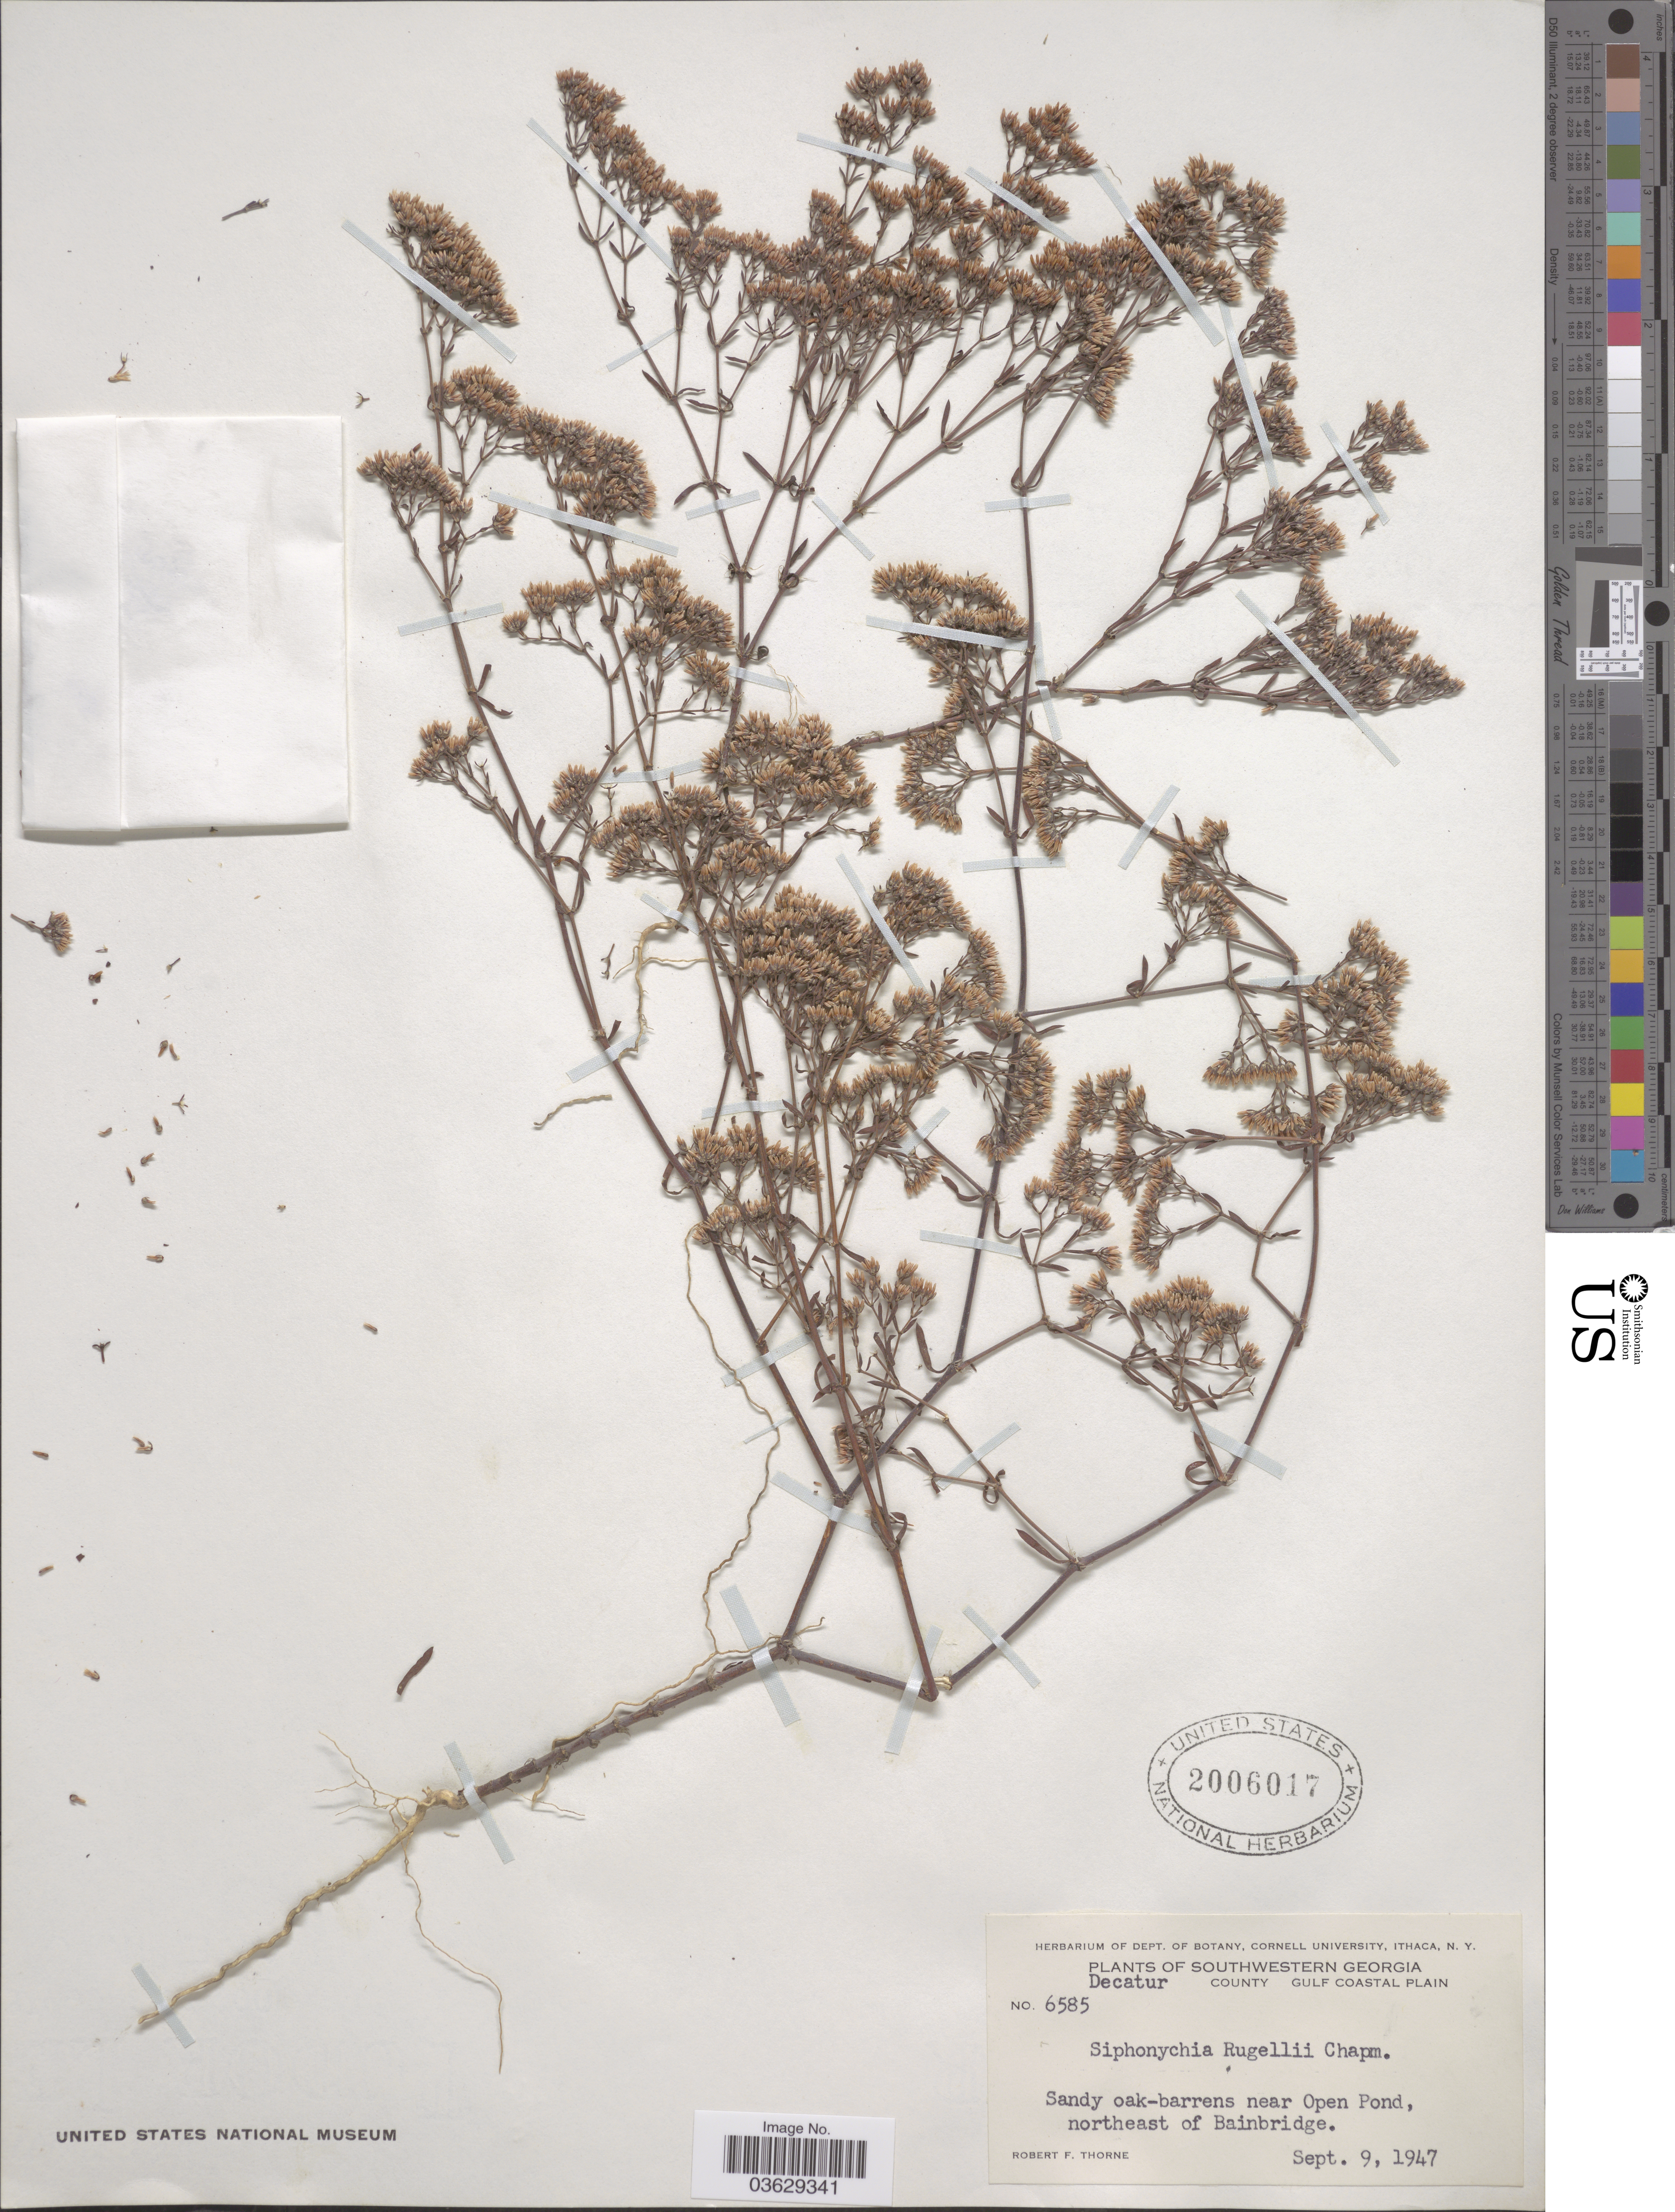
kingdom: Plantae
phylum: Tracheophyta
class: Magnoliopsida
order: Caryophyllales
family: Caryophyllaceae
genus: Paronychia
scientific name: Paronychia rugelii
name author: (Chapm.) Shuttlew. ex Chapm.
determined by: Strong, Mark T., (BOT), Smithsonian Institution - National Museum of Natural History (UNITED STATES)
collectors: R. F. Thorne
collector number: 6585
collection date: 1947-09-09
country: United States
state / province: Georgia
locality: Southwestern Georgia. Decatur County Gulf Coastal Plain. Sandy oak-barrens near Open Pond, northeast of Bainbridge.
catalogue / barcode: US 2006017